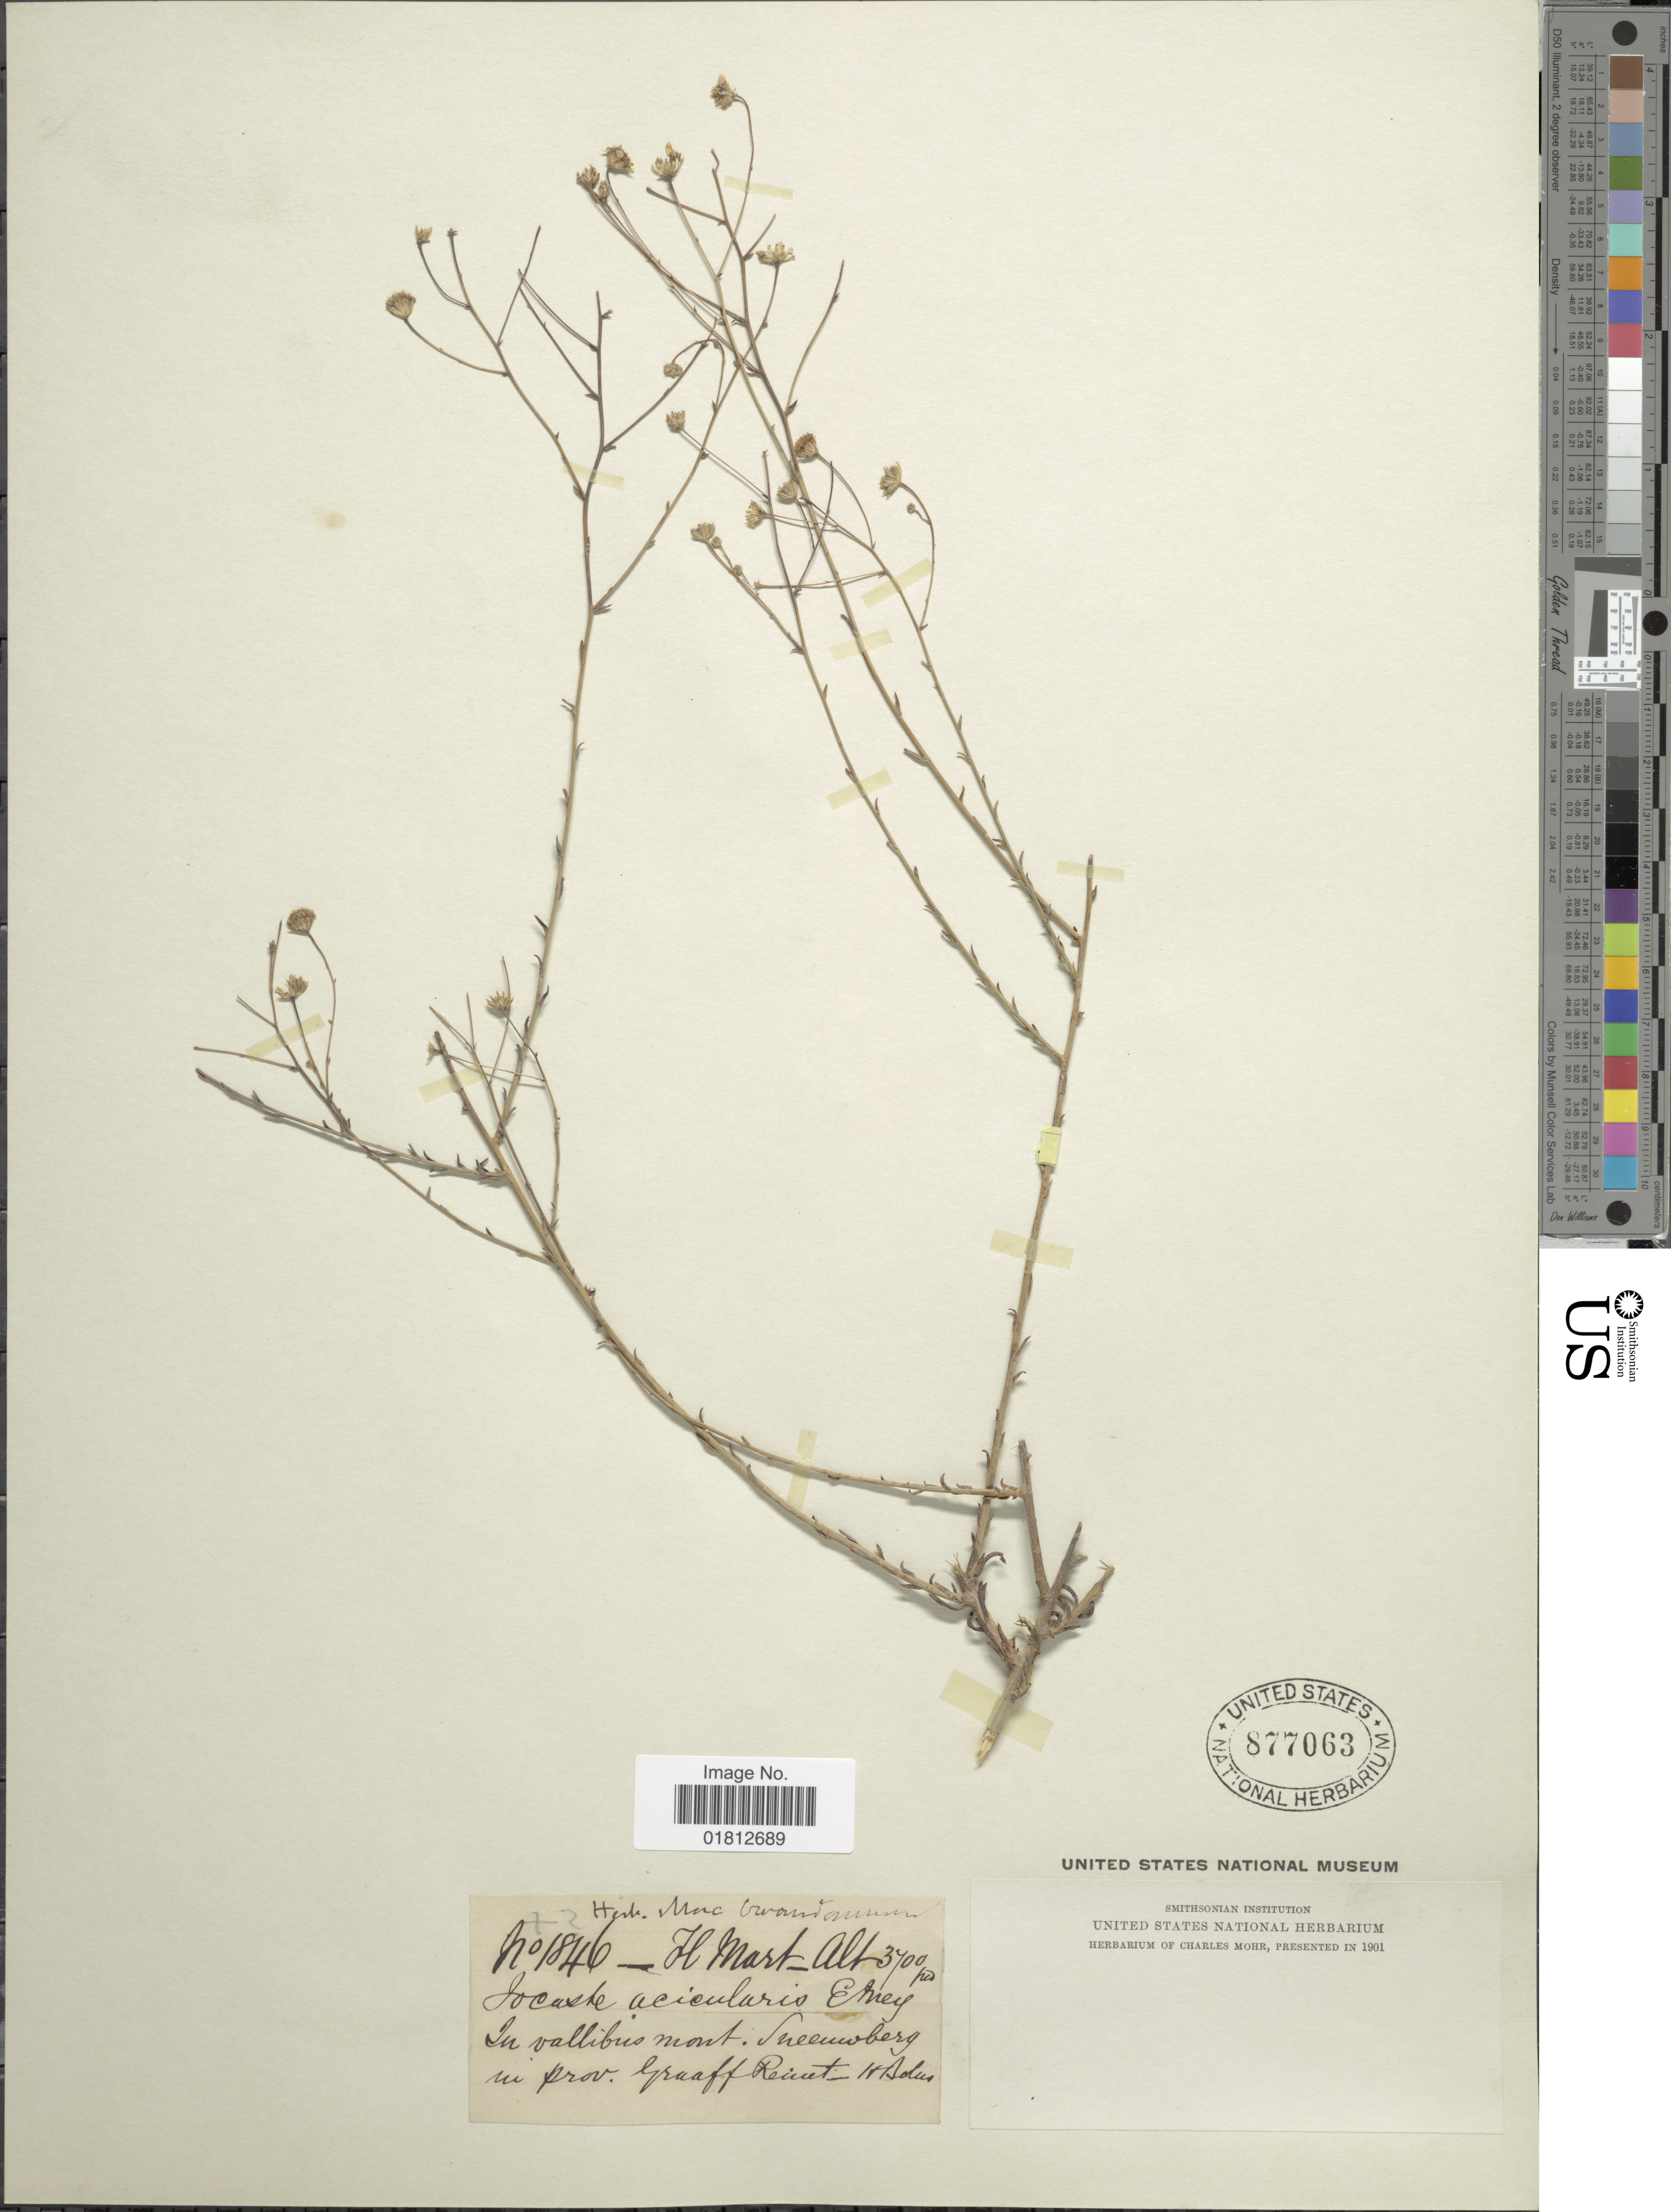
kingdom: Plantae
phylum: Tracheophyta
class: Magnoliopsida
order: Asterales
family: Asteraceae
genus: Phymaspermum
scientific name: Phymaspermum aciculare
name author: Benth. & Hook. f.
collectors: H. Mart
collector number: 1846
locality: Vallibus mont. Sneeuwberg in prov. Graaff Reinet-H Bolus [interpreted]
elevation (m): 1128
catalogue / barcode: US 877063